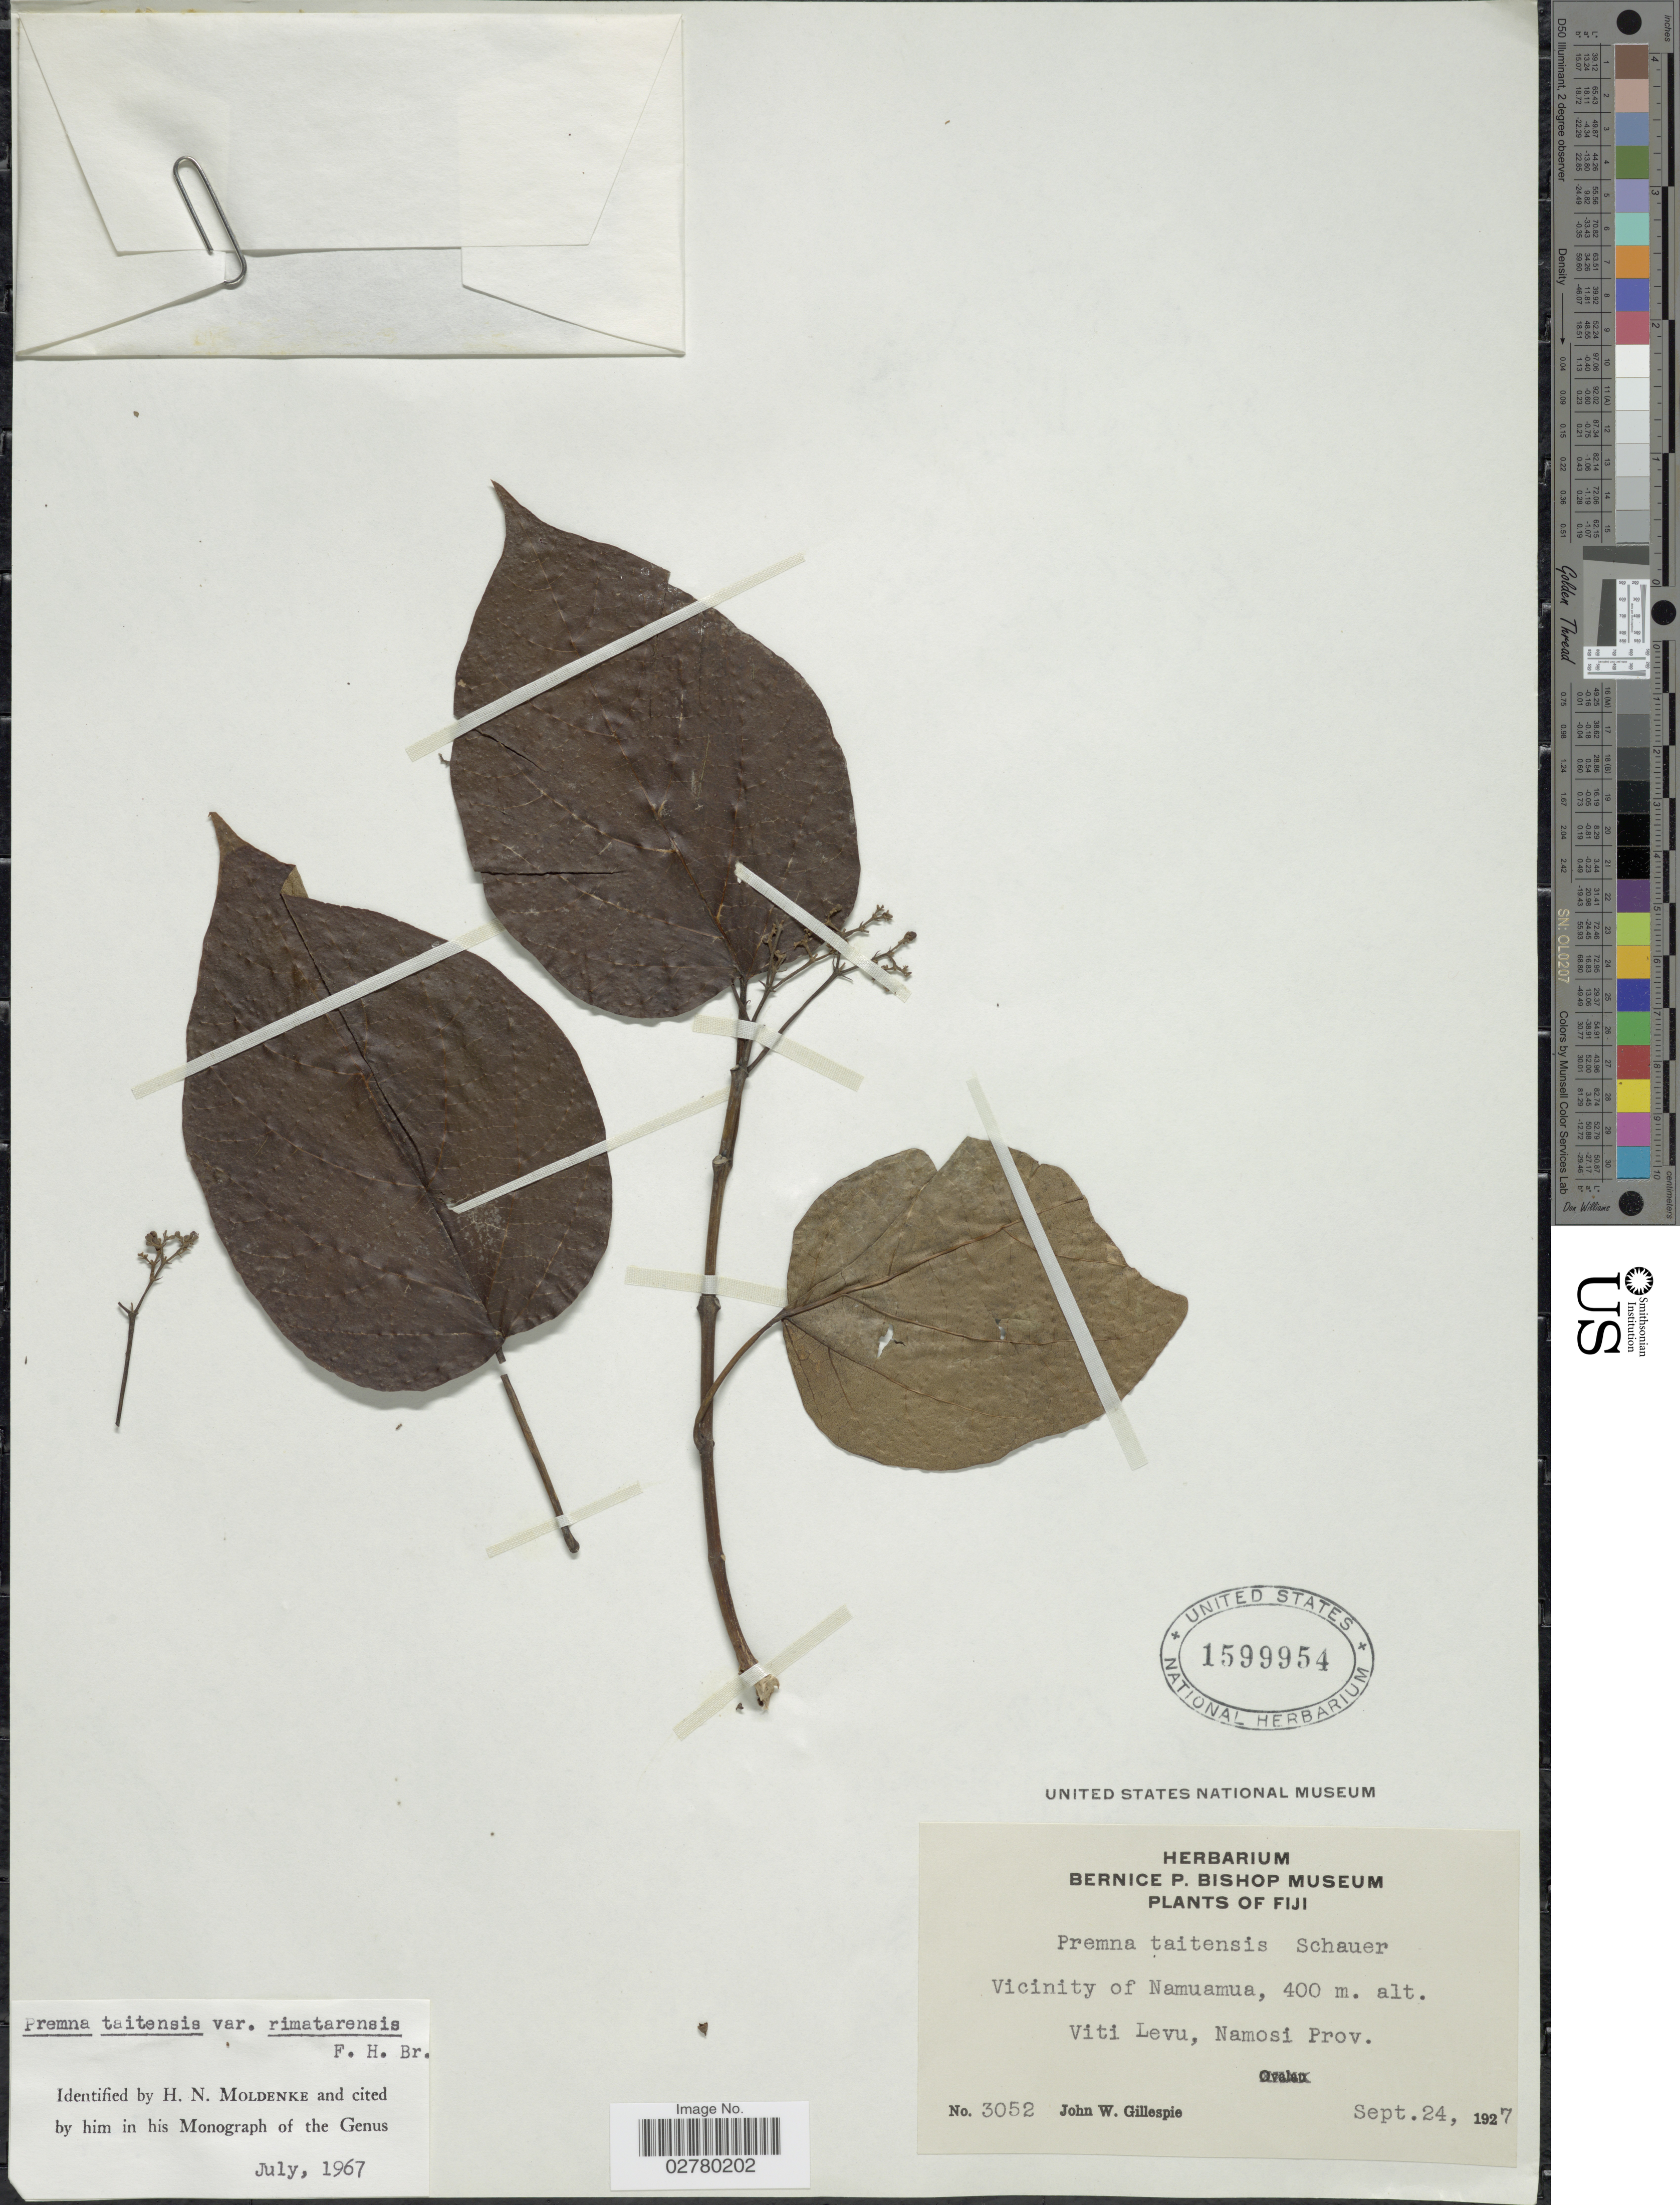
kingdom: Plantae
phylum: Tracheophyta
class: Magnoliopsida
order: Lamiales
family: Lamiaceae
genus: Premna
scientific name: Premna taitensis var. rimatarensis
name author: F. Br.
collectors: J. W. Gillespie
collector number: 3052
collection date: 1927-09-24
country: Fiji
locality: Vicinity of Namuamua. Viti Levu, Namosi Prov.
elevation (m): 400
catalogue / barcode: US 1599954